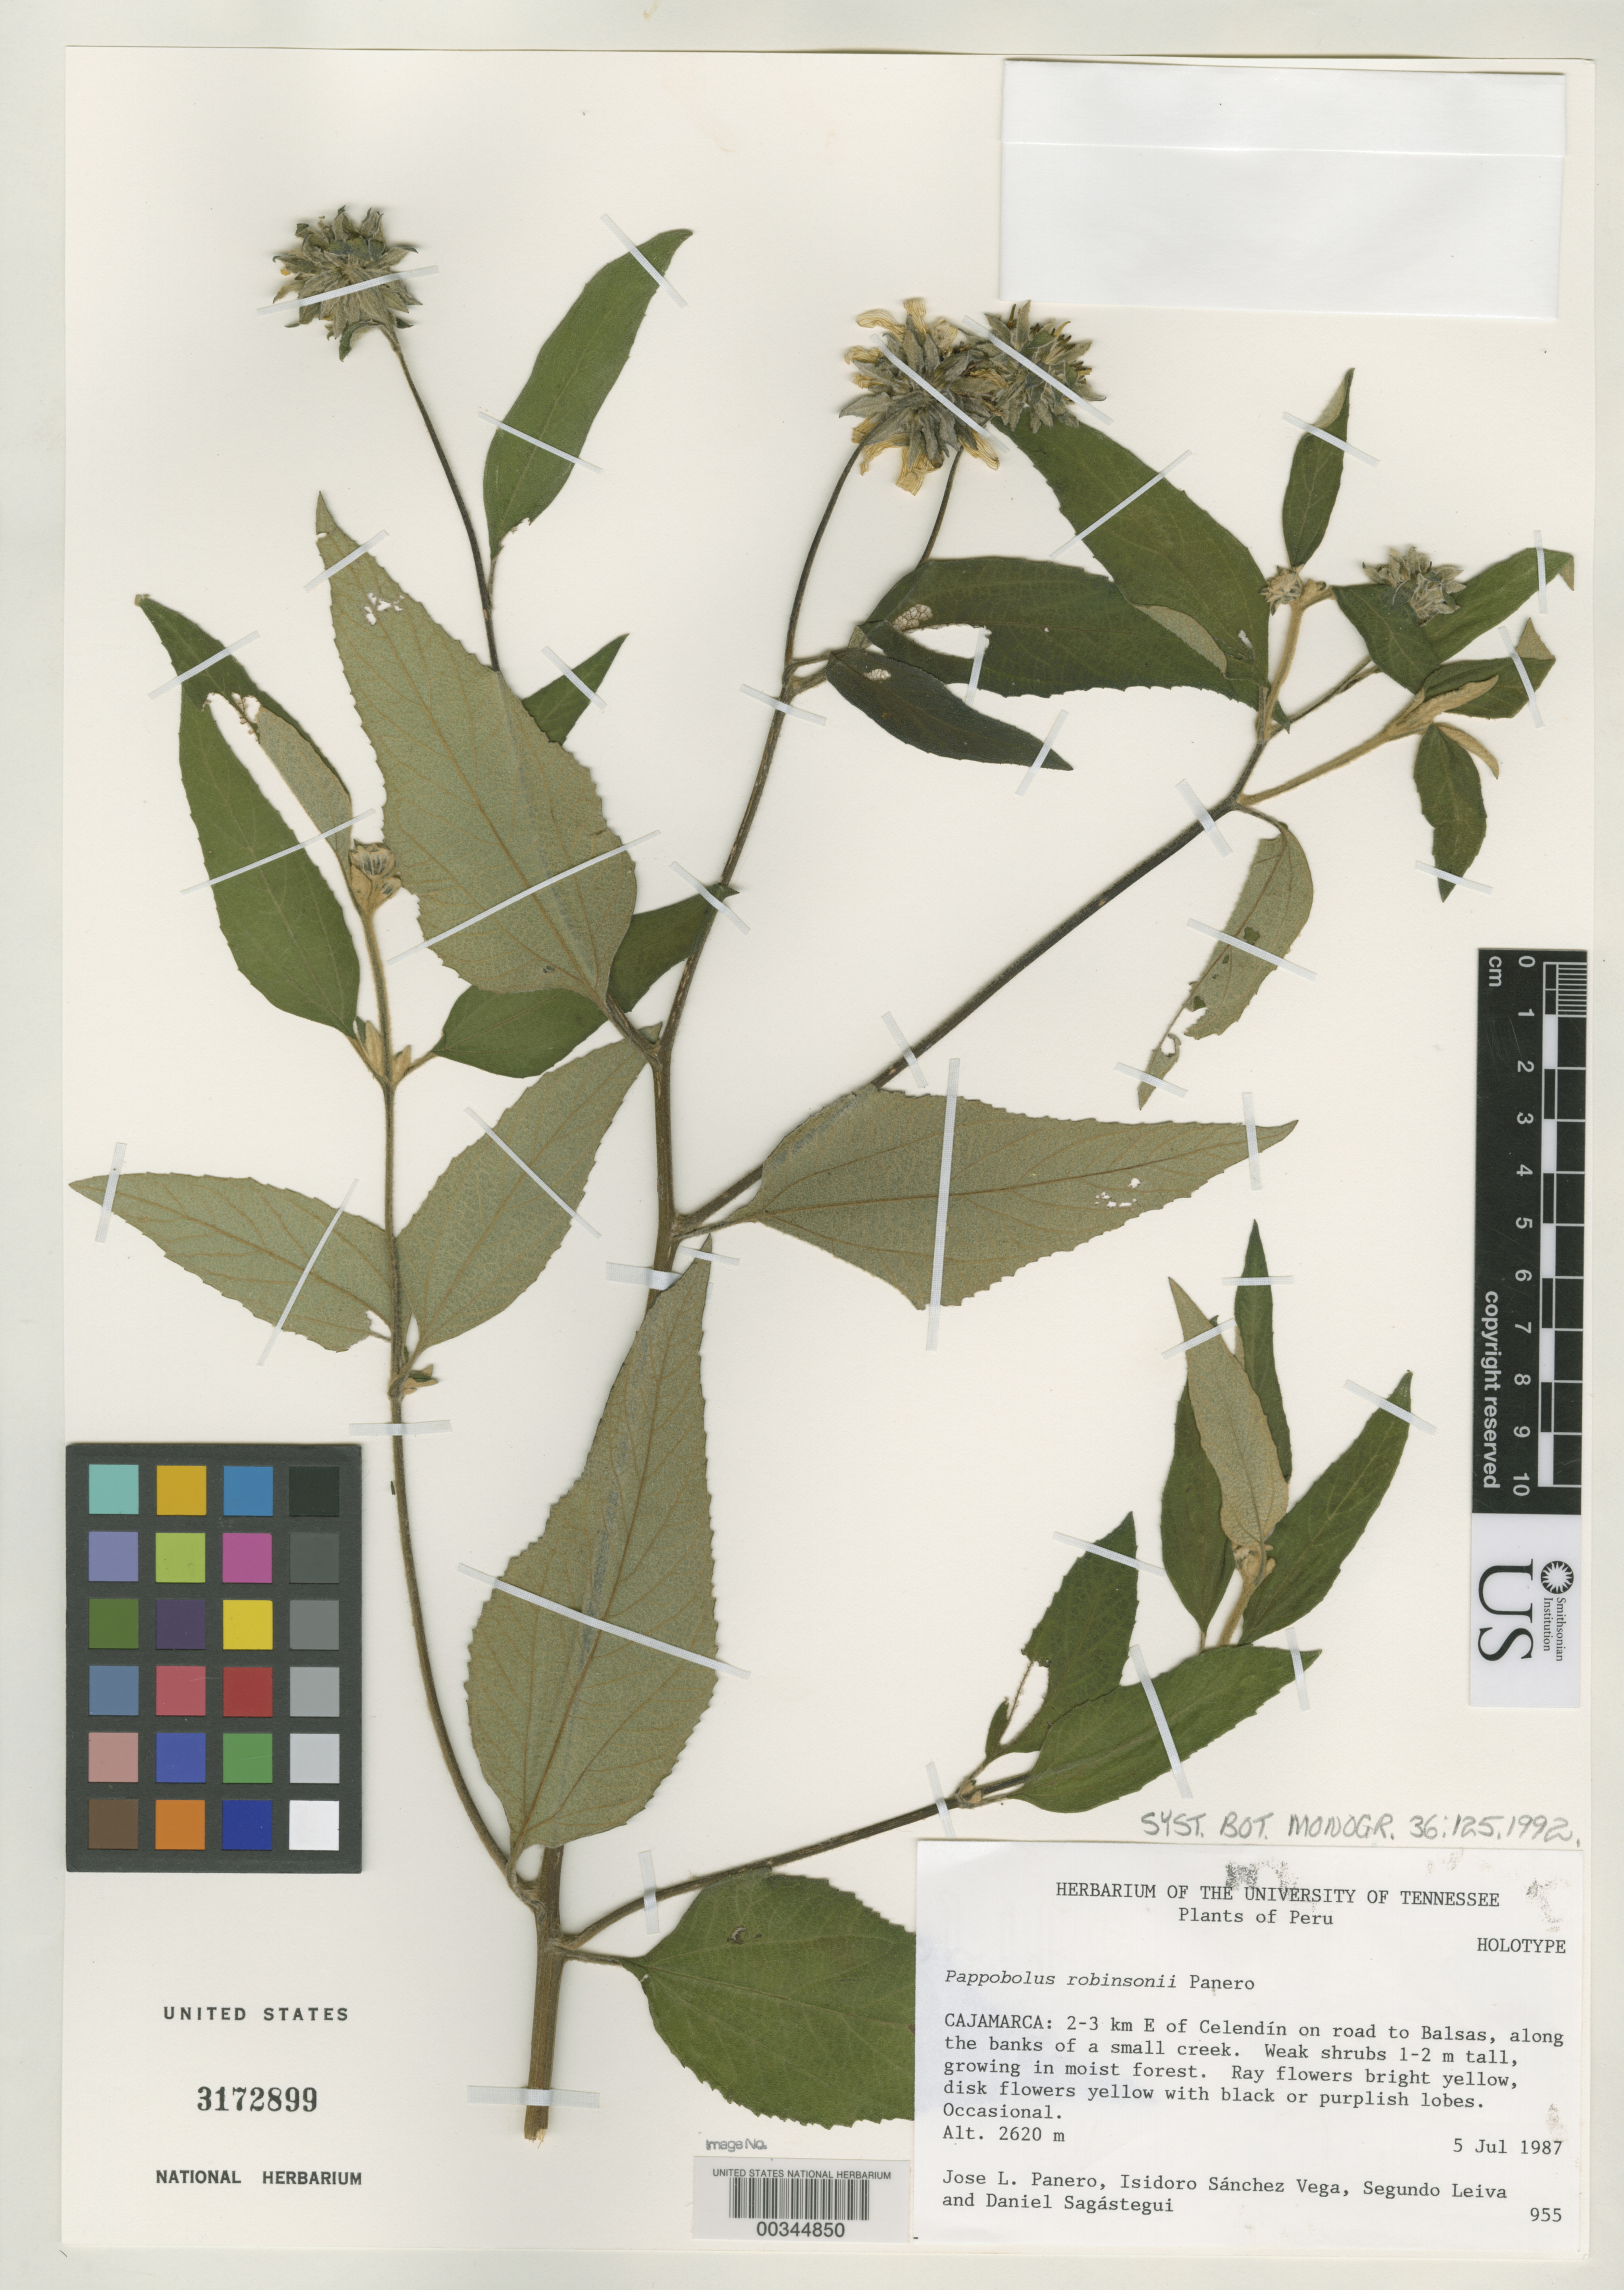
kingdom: Plantae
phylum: Tracheophyta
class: Magnoliopsida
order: Asterales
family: Asteraceae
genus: Pappobolus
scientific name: Pappobolus robinsonii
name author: Panero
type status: Holotype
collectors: J. L. Panero, I. Sánchez Vega, S. Leiva & D. Sagástegui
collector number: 955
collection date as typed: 05 Jul 1987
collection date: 1987-07-05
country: Peru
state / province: Cajamarca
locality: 2 - 3 km E Celendín on road to Balsas, along banks of small creek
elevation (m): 2620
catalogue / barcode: US 3172899